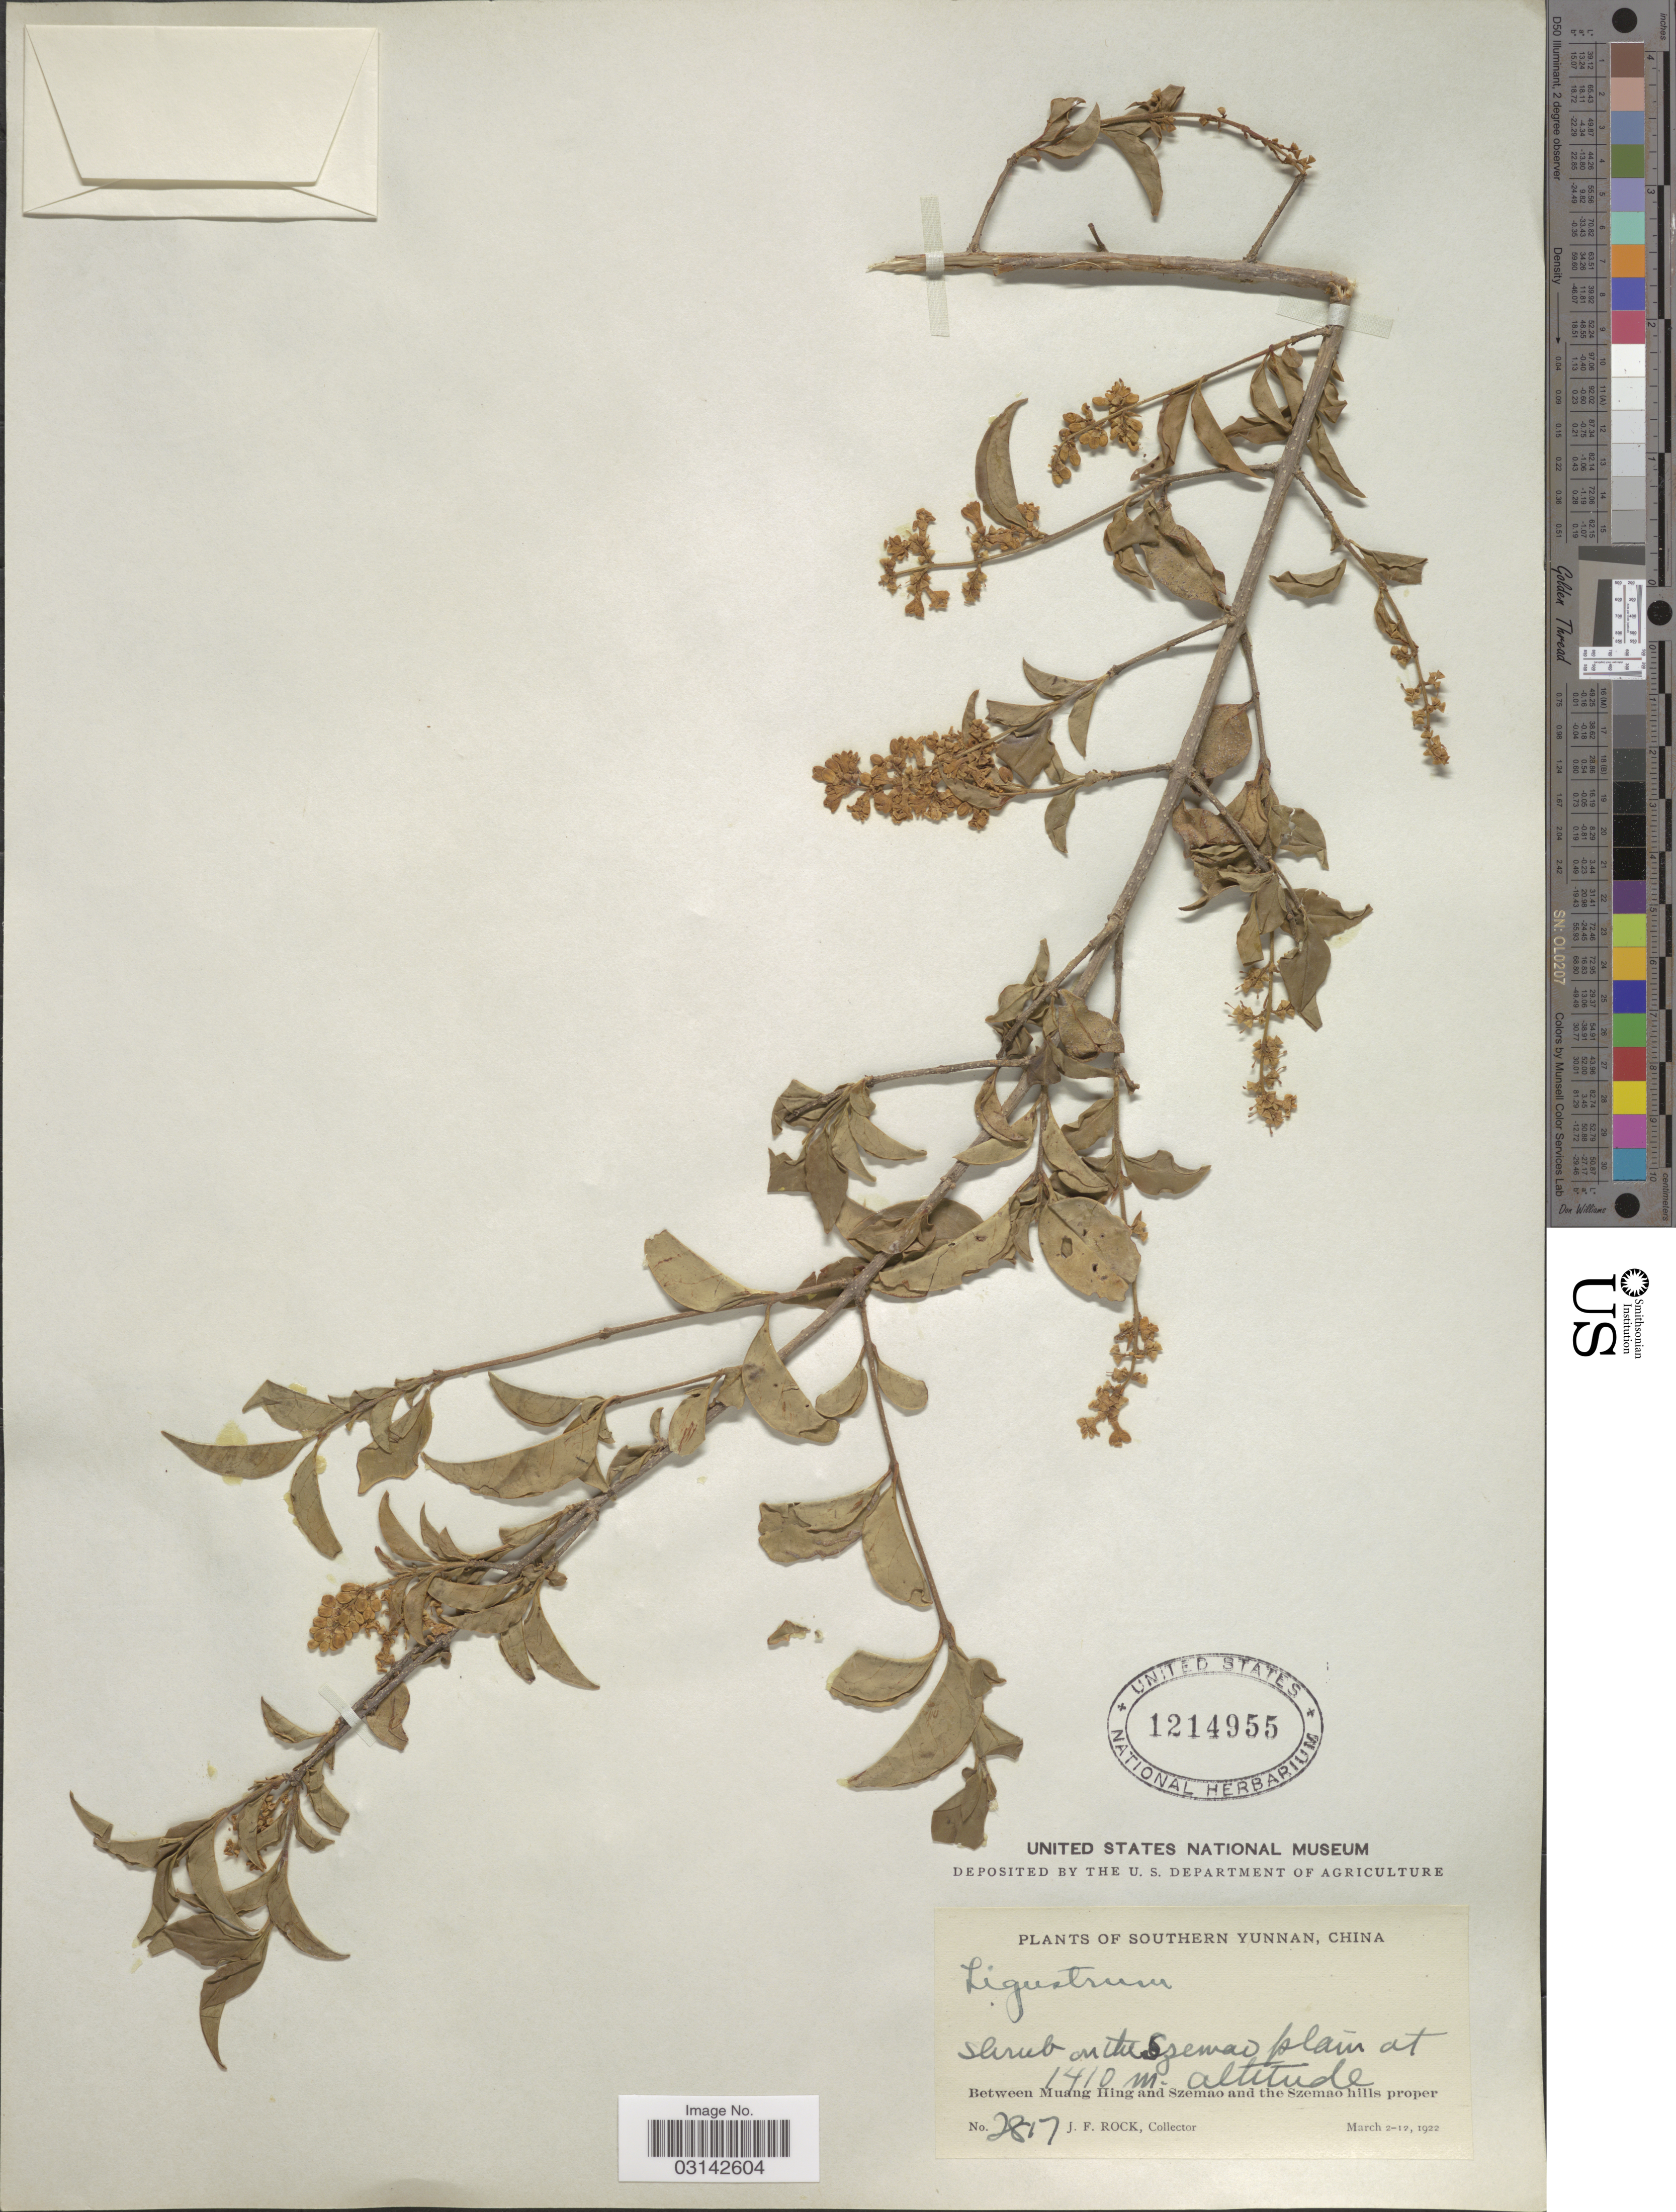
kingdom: Plantae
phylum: Tracheophyta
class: Magnoliopsida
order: Lamiales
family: Oleaceae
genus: Ligustrum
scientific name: Ligustrum sp.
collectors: J. Rock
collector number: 2817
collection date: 1922-03-02/1922-03-12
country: China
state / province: Yunnan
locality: Southern Yunnan, Shrub on the Szemao plain, Between Muang Hing and Szemao and the Szemao hills proper.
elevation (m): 1410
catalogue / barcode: US 1214955